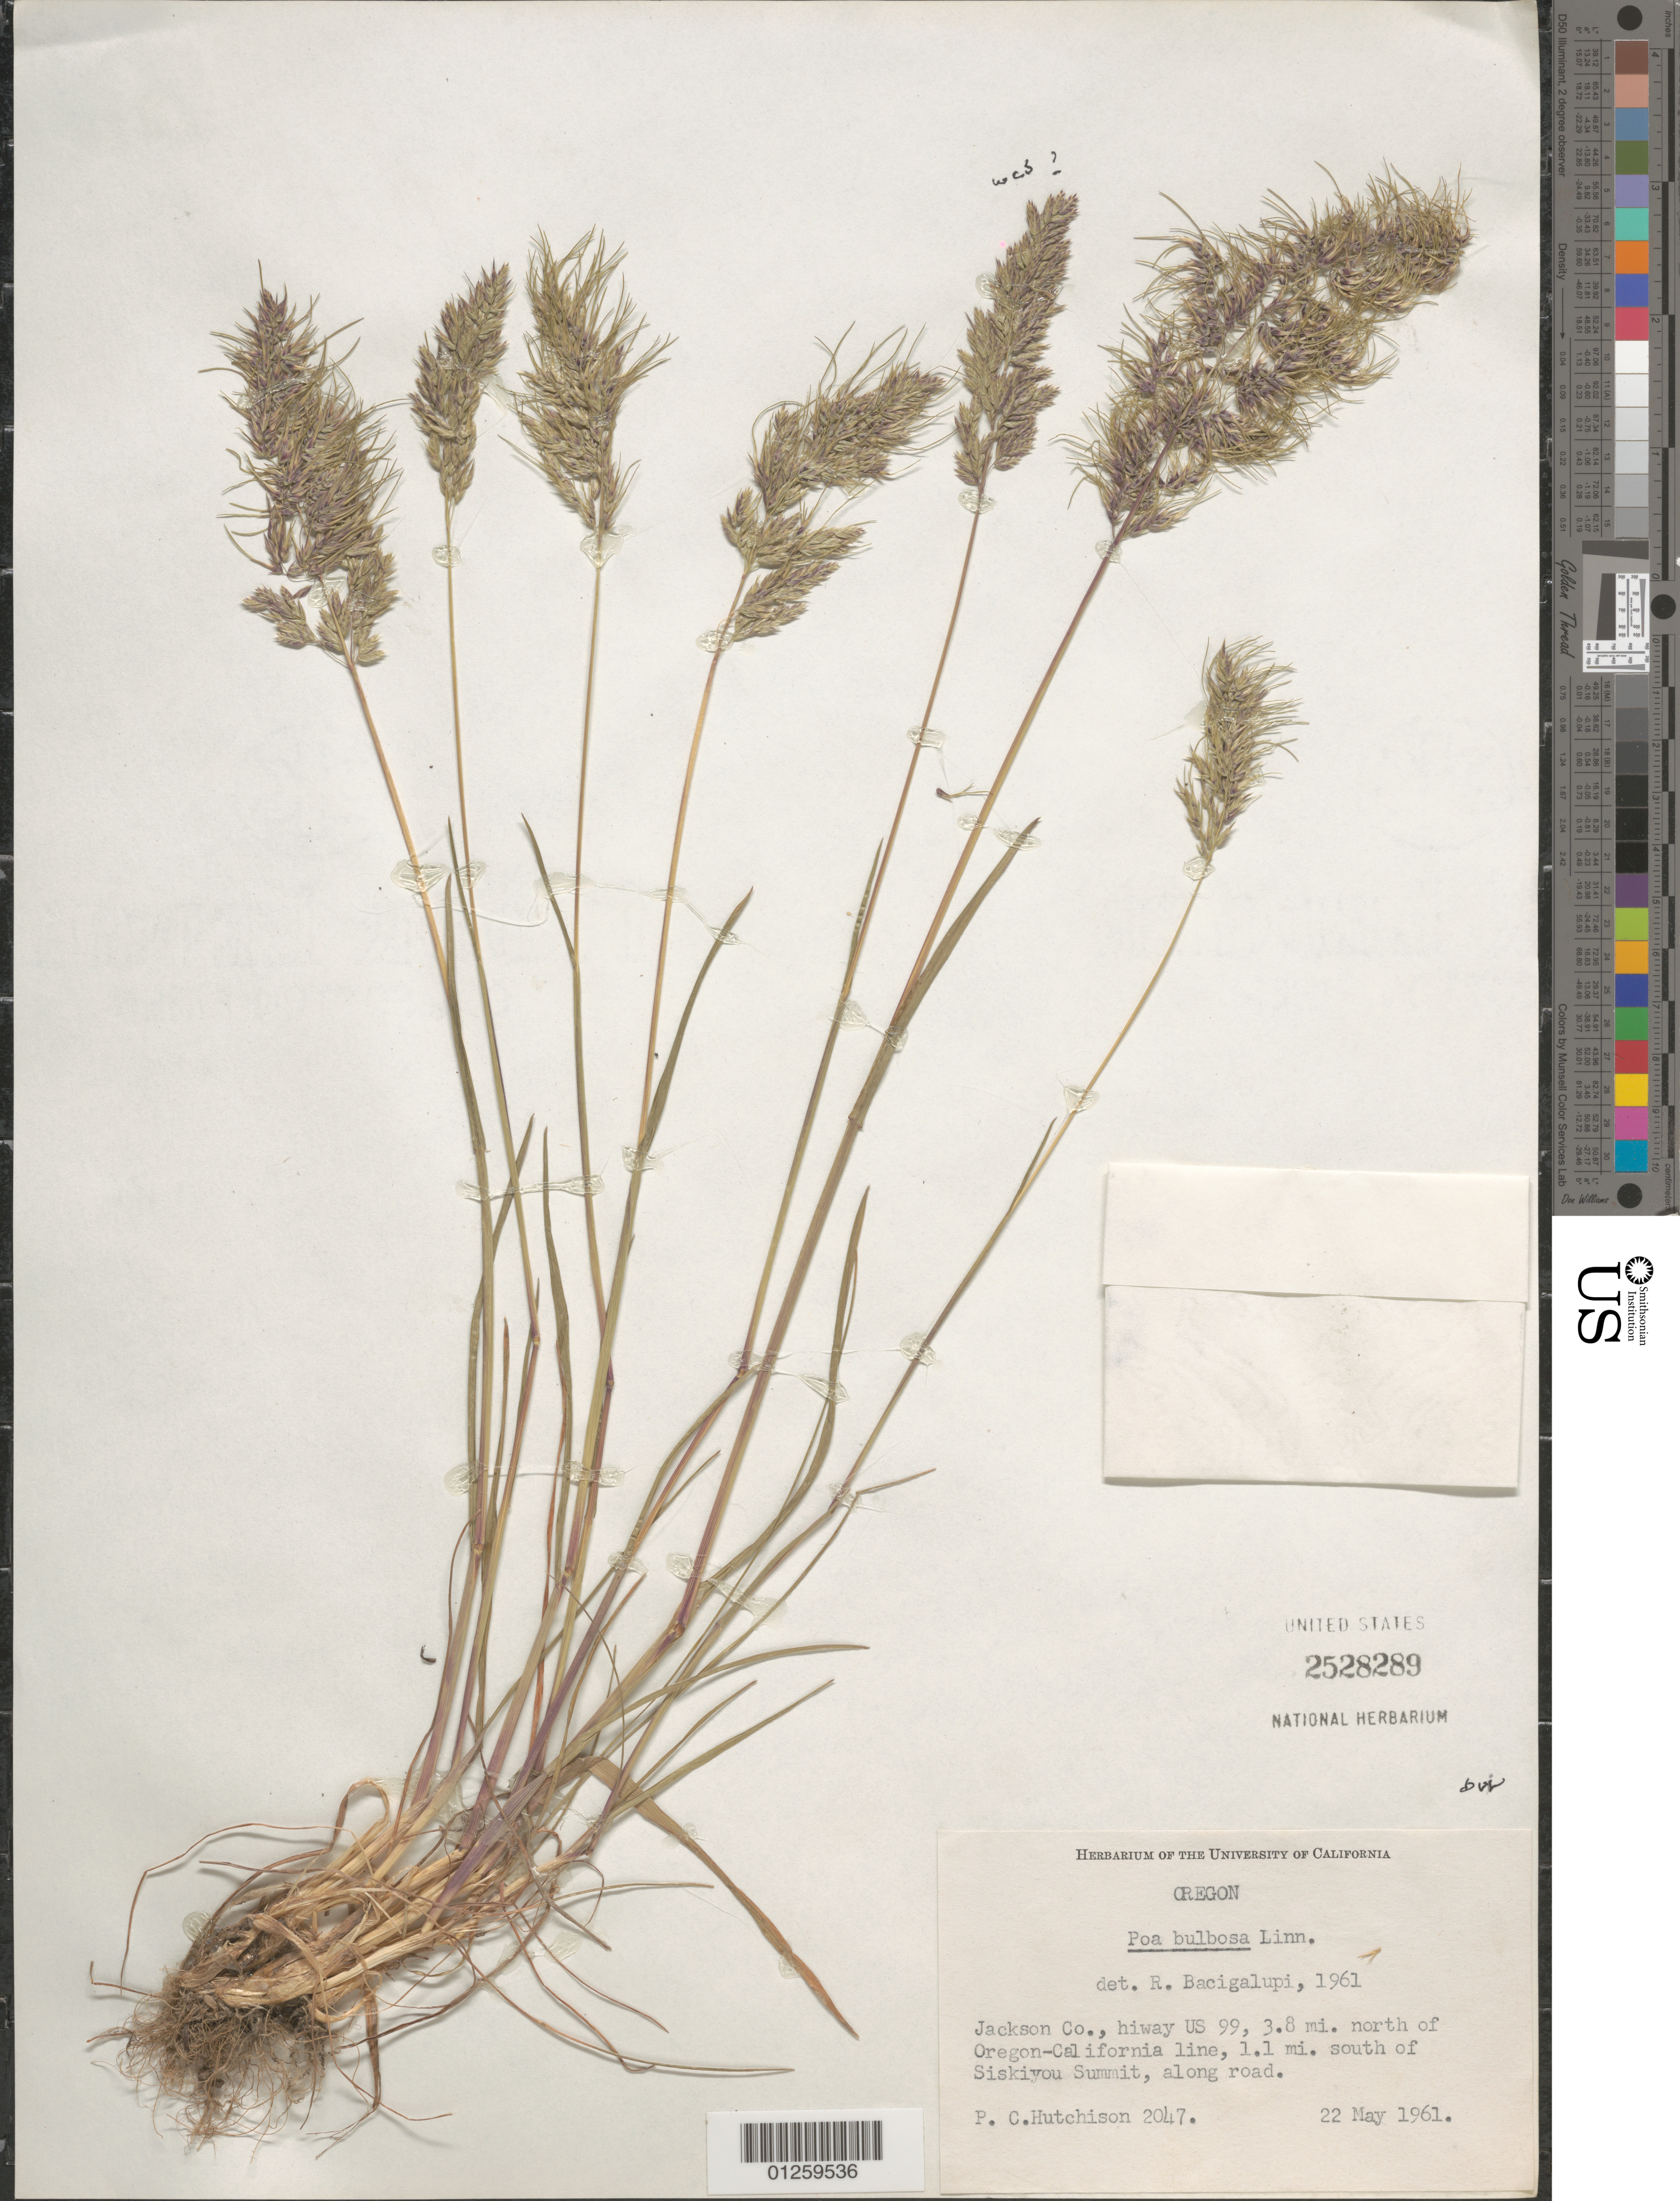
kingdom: Plantae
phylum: Tracheophyta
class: Liliopsida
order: Poales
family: Poaceae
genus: Poa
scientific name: Poa bulbosa subsp. bulbosa var. vivipara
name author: Koeler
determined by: Soreng, Robert J., Research Associate (BOT), Smithsonian Institution - National Museum of Natural History (UNITED STATES)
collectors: P. C. Hutchison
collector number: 2047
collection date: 1961-05-22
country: United States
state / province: Oregon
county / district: Jackson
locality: Hiway US 99, 3.8 mi. north of Oregon-California line, 1.1 mi. south of Siskiyou Summit, along road.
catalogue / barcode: US 2528289